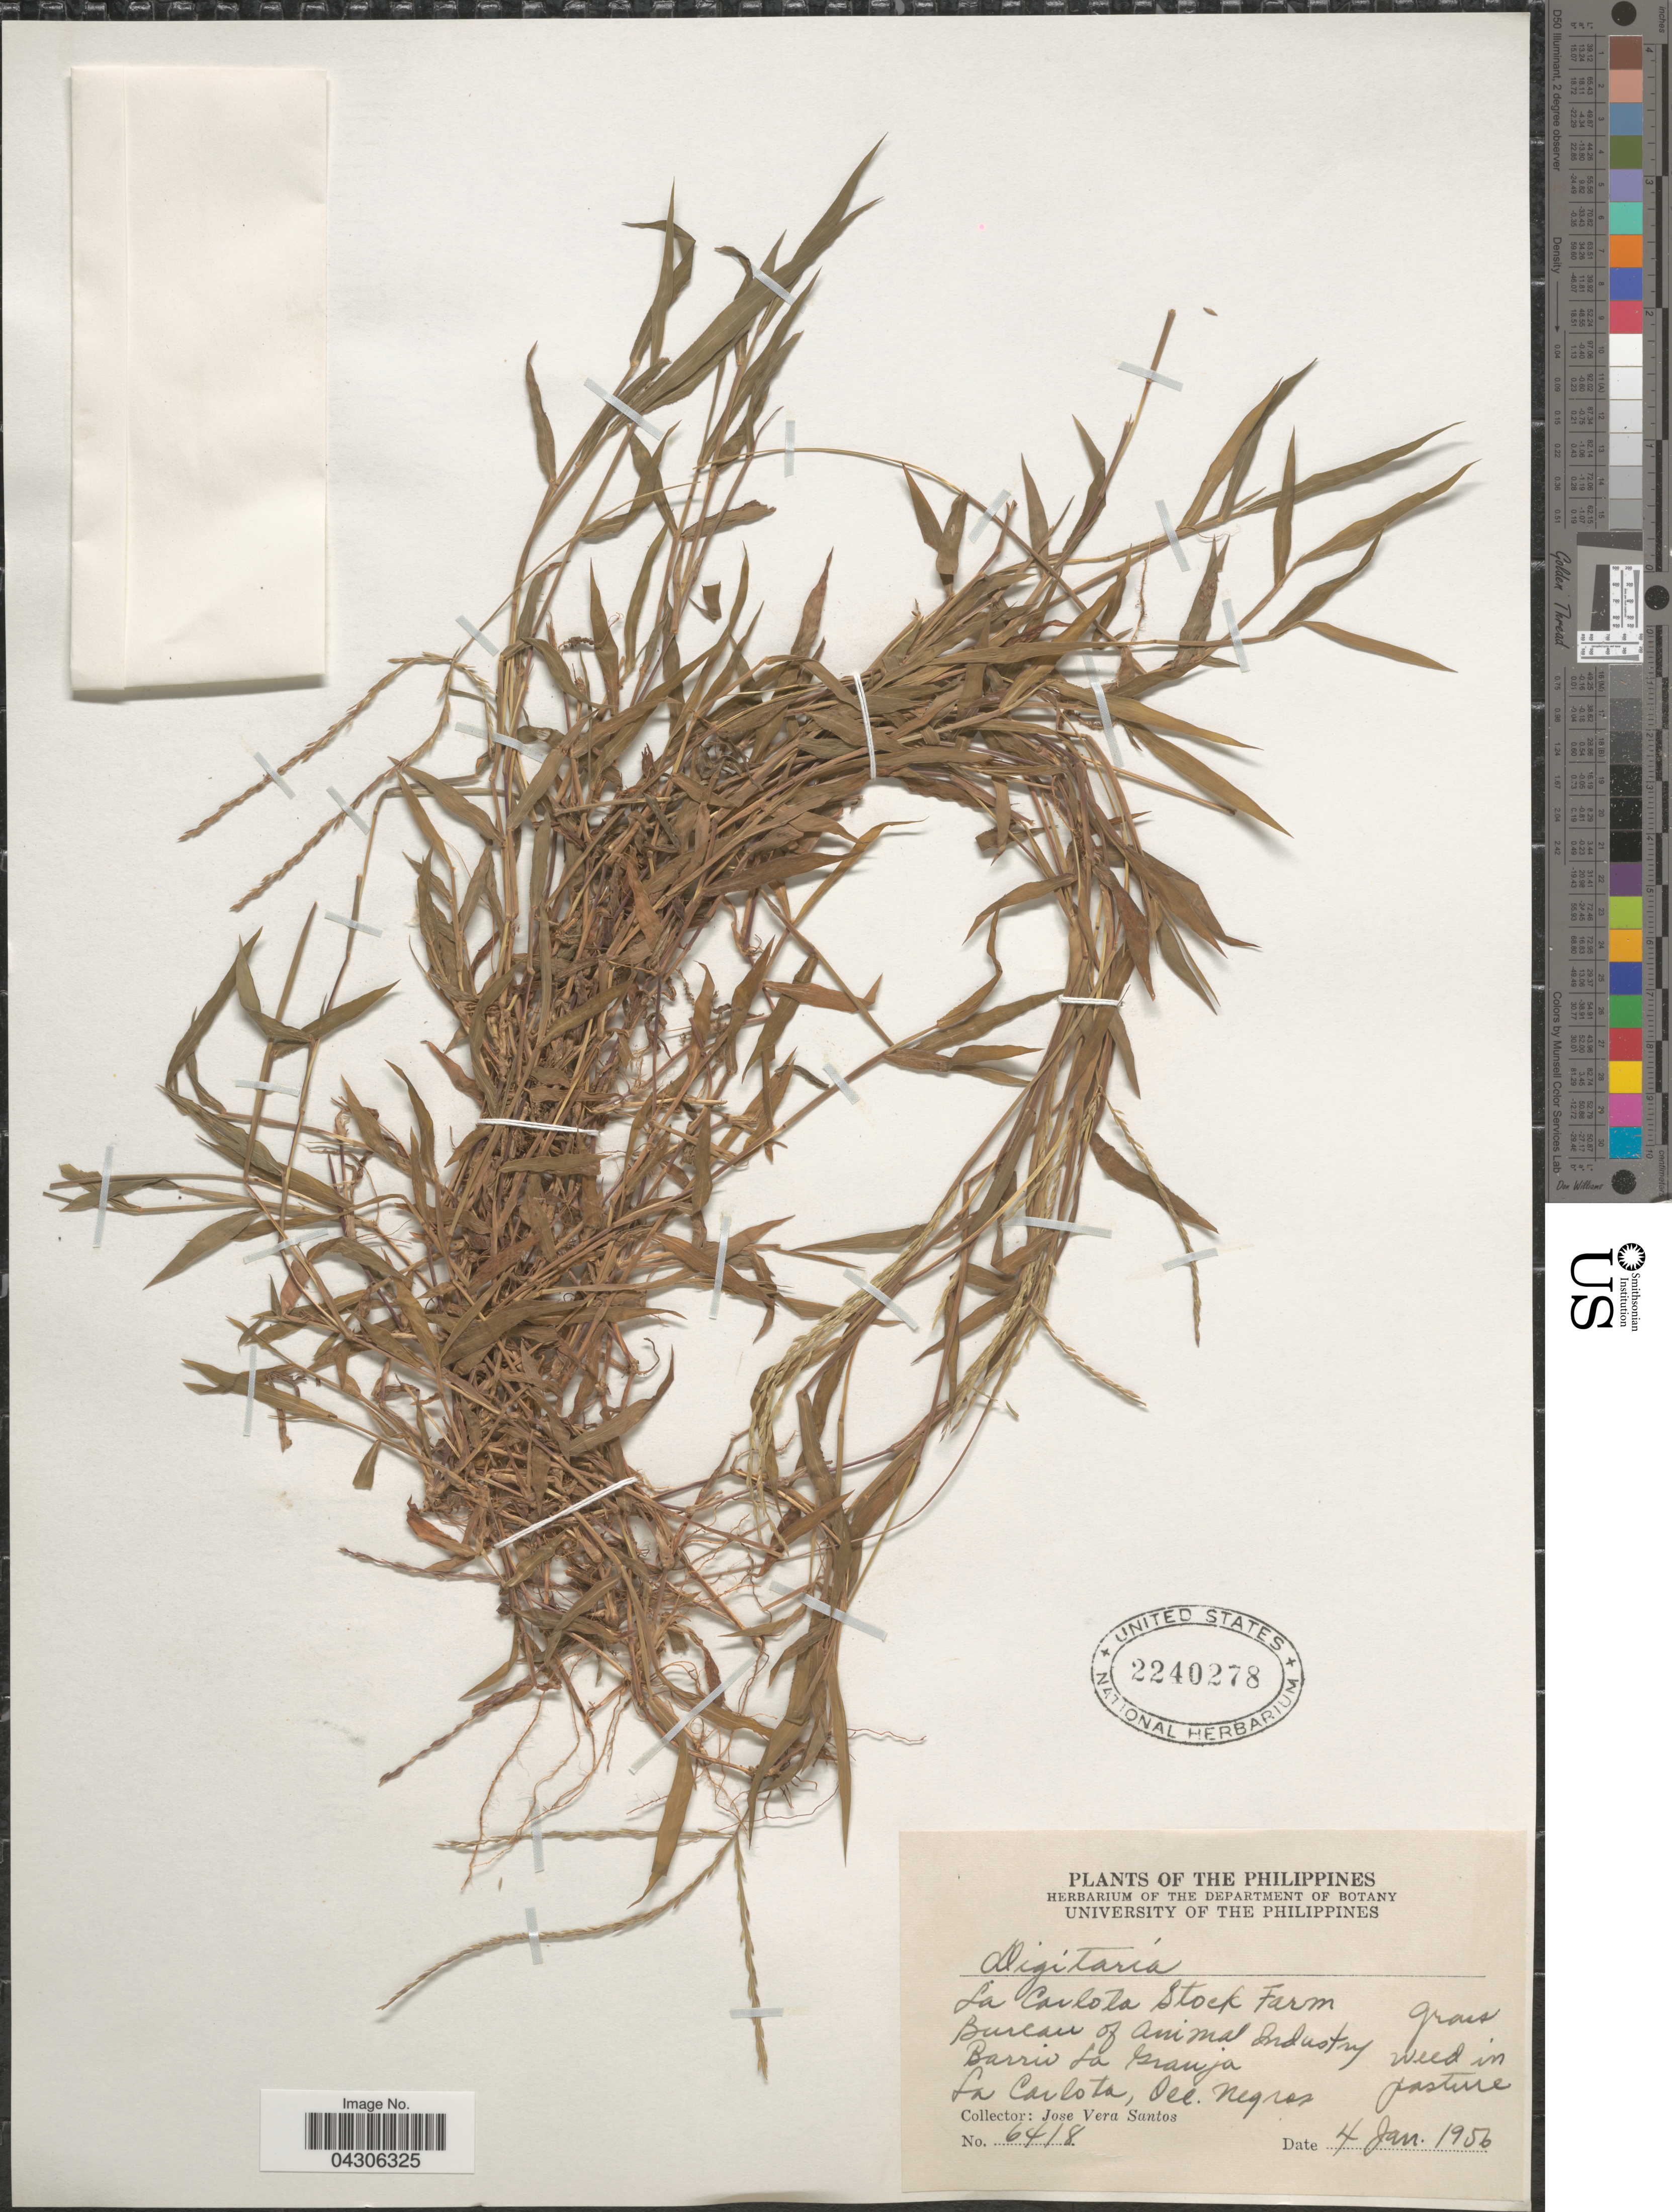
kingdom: Plantae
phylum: Tracheophyta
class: Liliopsida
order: Poales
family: Poaceae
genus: Digitaria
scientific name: Digitaria sp.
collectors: J. Vera Santos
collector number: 6418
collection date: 1956-01-04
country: Philippines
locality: La Carlota Stock Farm. Bureau of Animal Industry. Barrio La Granja. La Carlota, Occ. Negros.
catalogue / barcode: US 2240278